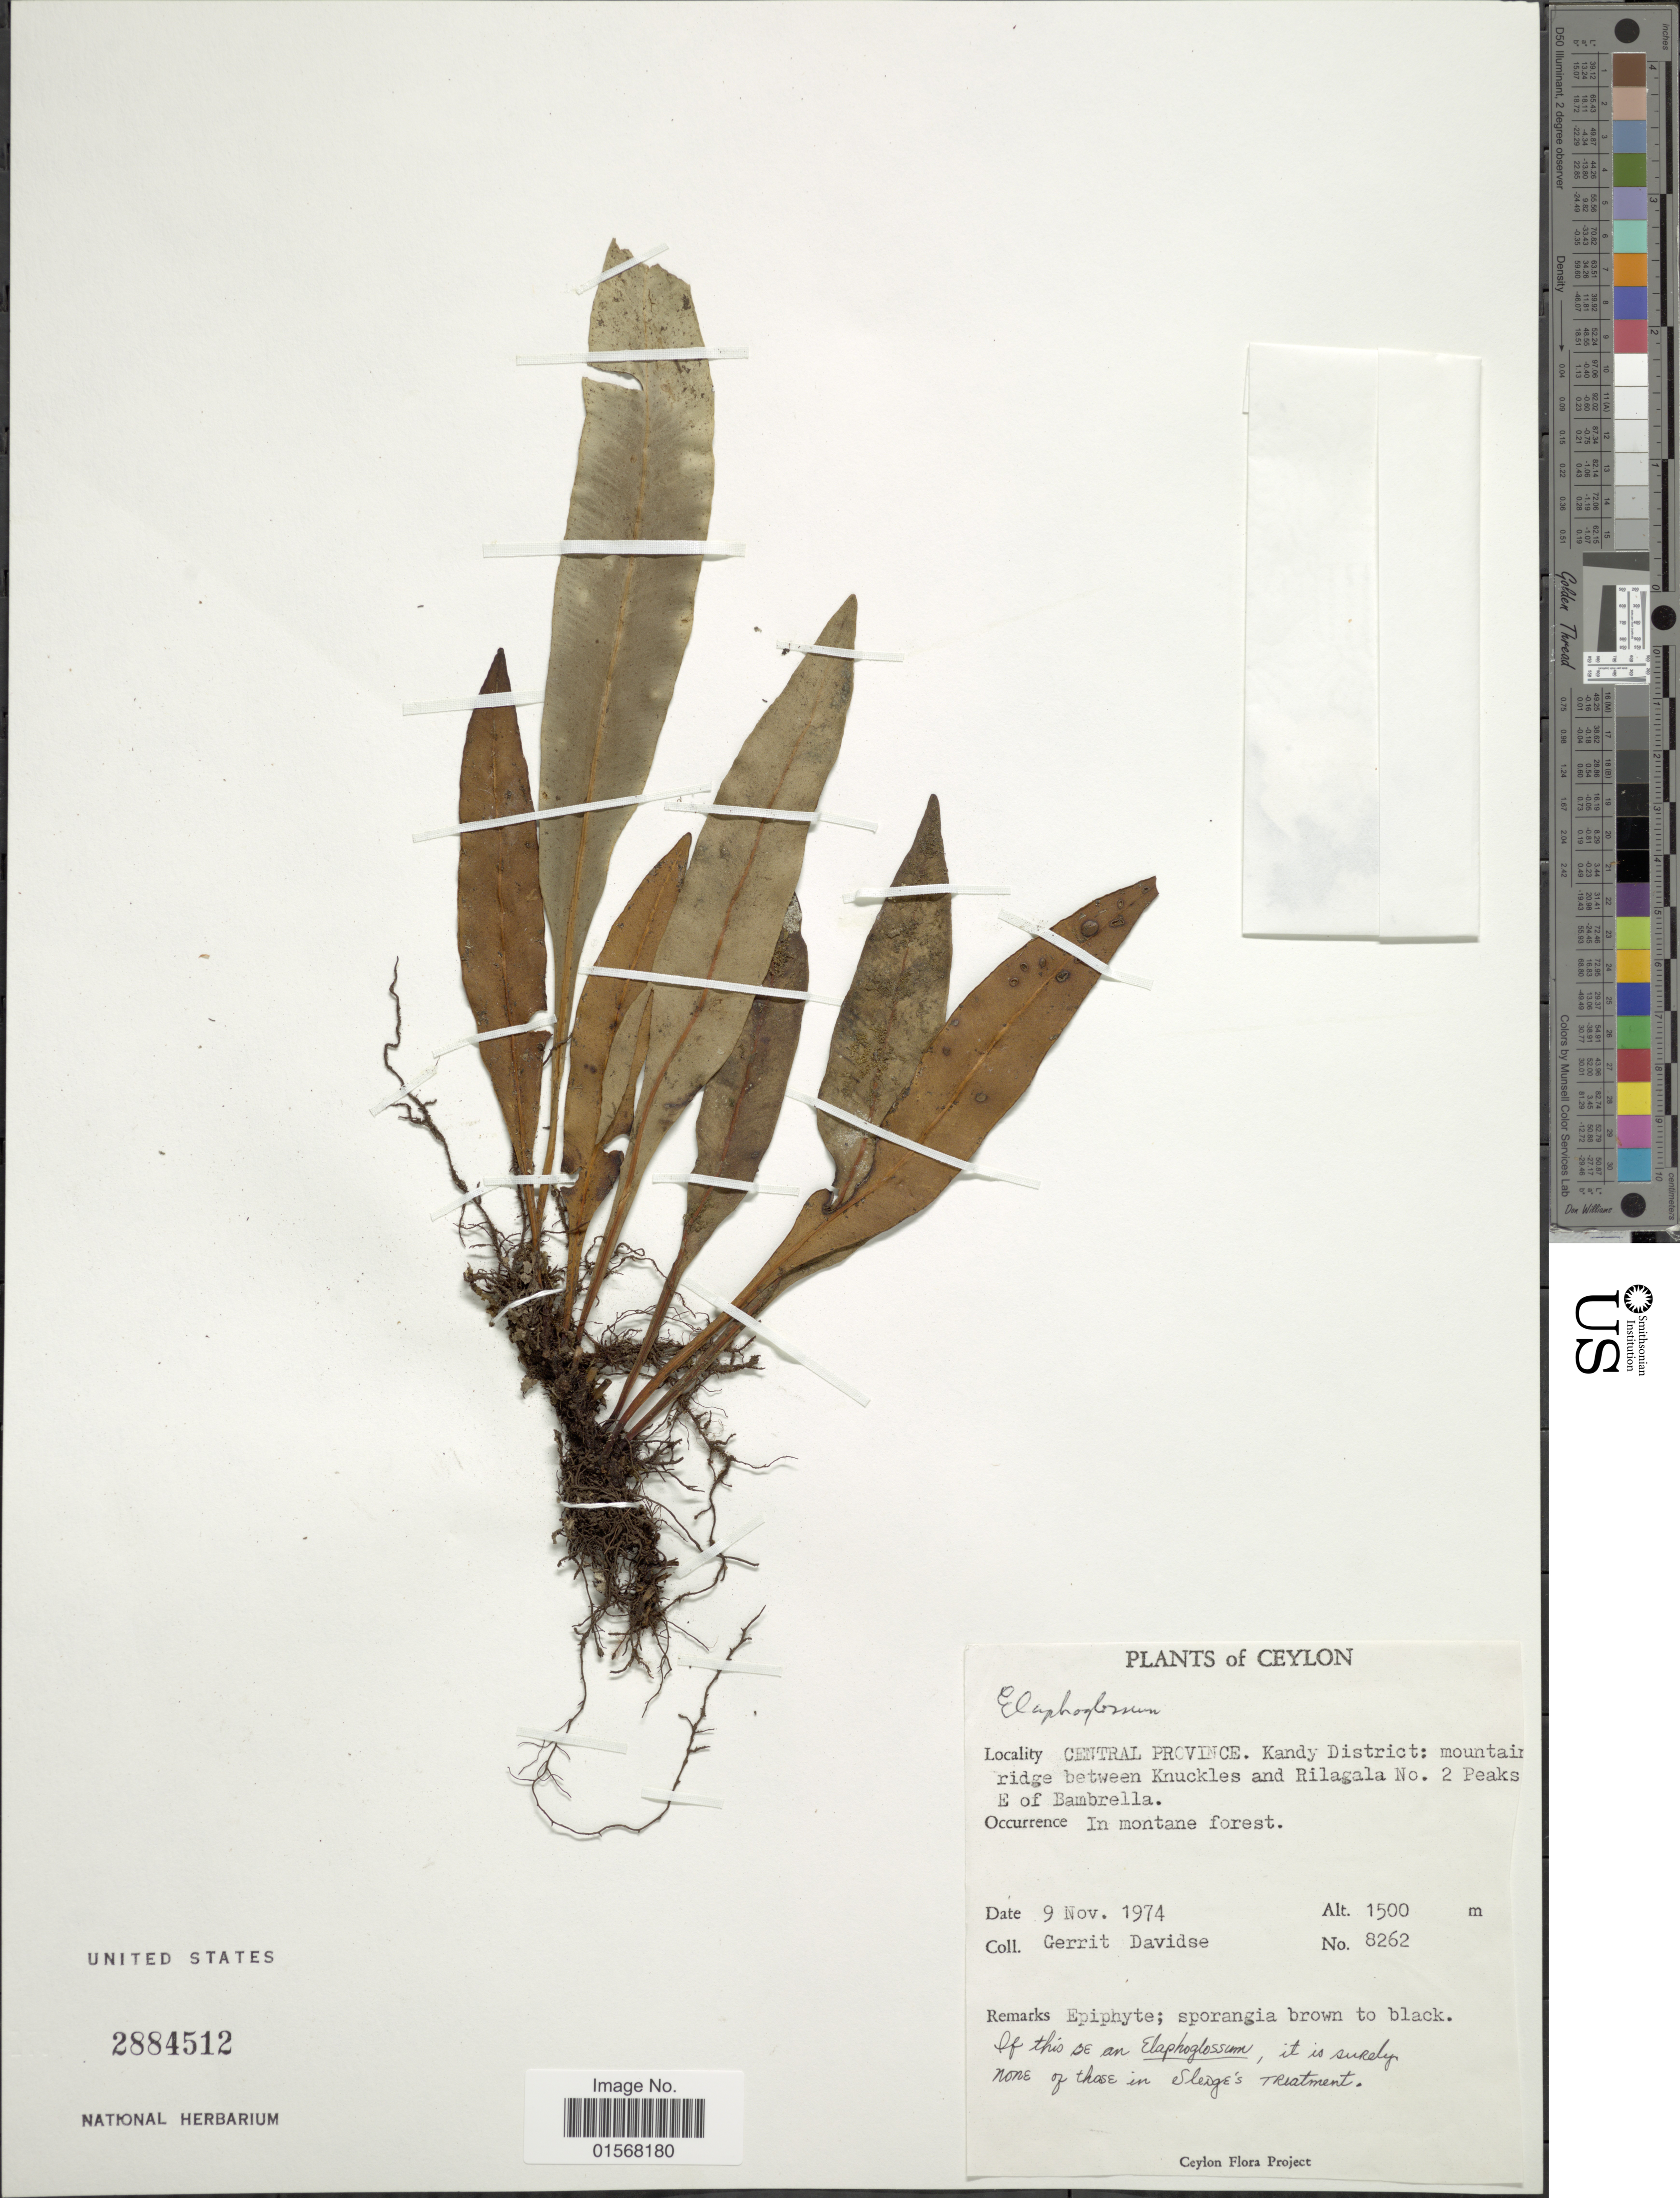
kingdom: Plantae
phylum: Tracheophyta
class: Polypodiopsida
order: Polypodiales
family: Dryopteridaceae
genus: Elaphoglossum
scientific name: Elaphoglossum sp.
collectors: G. Davidse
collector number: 8262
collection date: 1974-11-09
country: Sri Lanka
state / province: Central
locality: Ceylon, Central province, Kandu District: Mountain ridge between Knuckles and Rilagala No. 2 Peaks E of Bambrella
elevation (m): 1500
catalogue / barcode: US 2884512